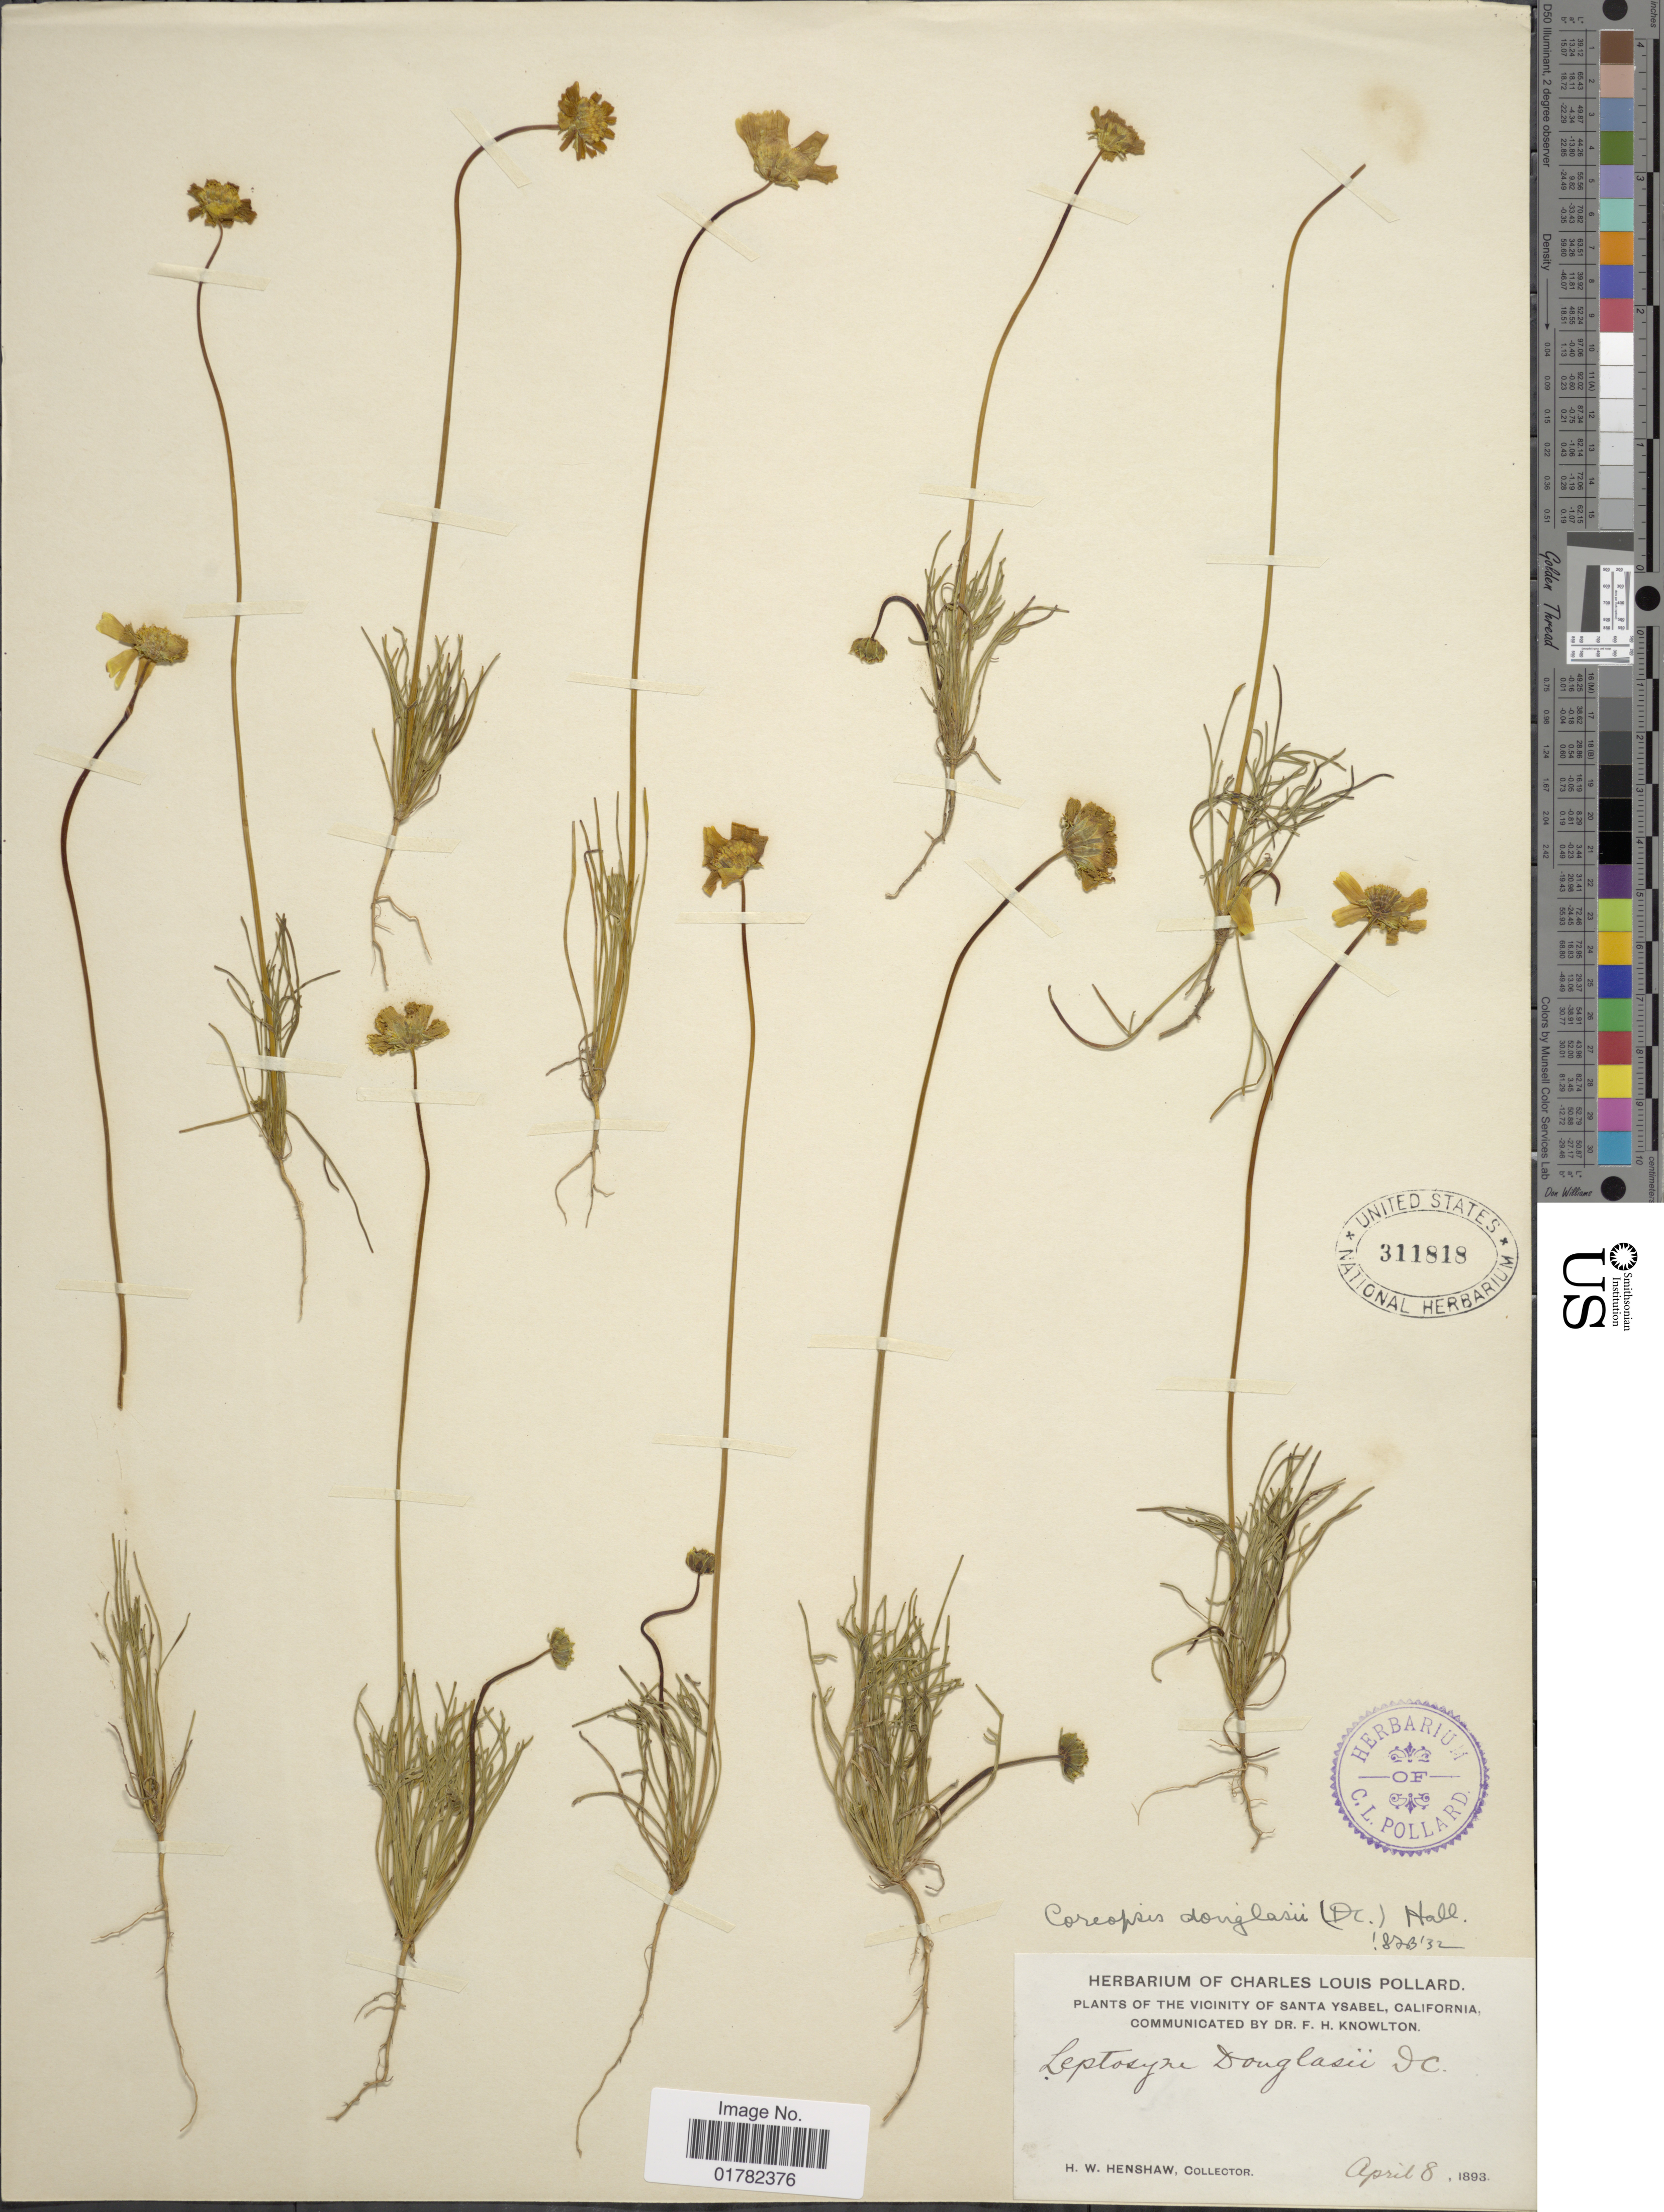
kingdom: Plantae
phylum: Tracheophyta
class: Magnoliopsida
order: Asterales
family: Asteraceae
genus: Coreopsis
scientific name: Coreopsis douglasii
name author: (DC.) H.M. Hall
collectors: H. Henshaw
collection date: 1893-04-08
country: United States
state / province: California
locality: Vicinity o f Santa Ysabel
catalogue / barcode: US 311818